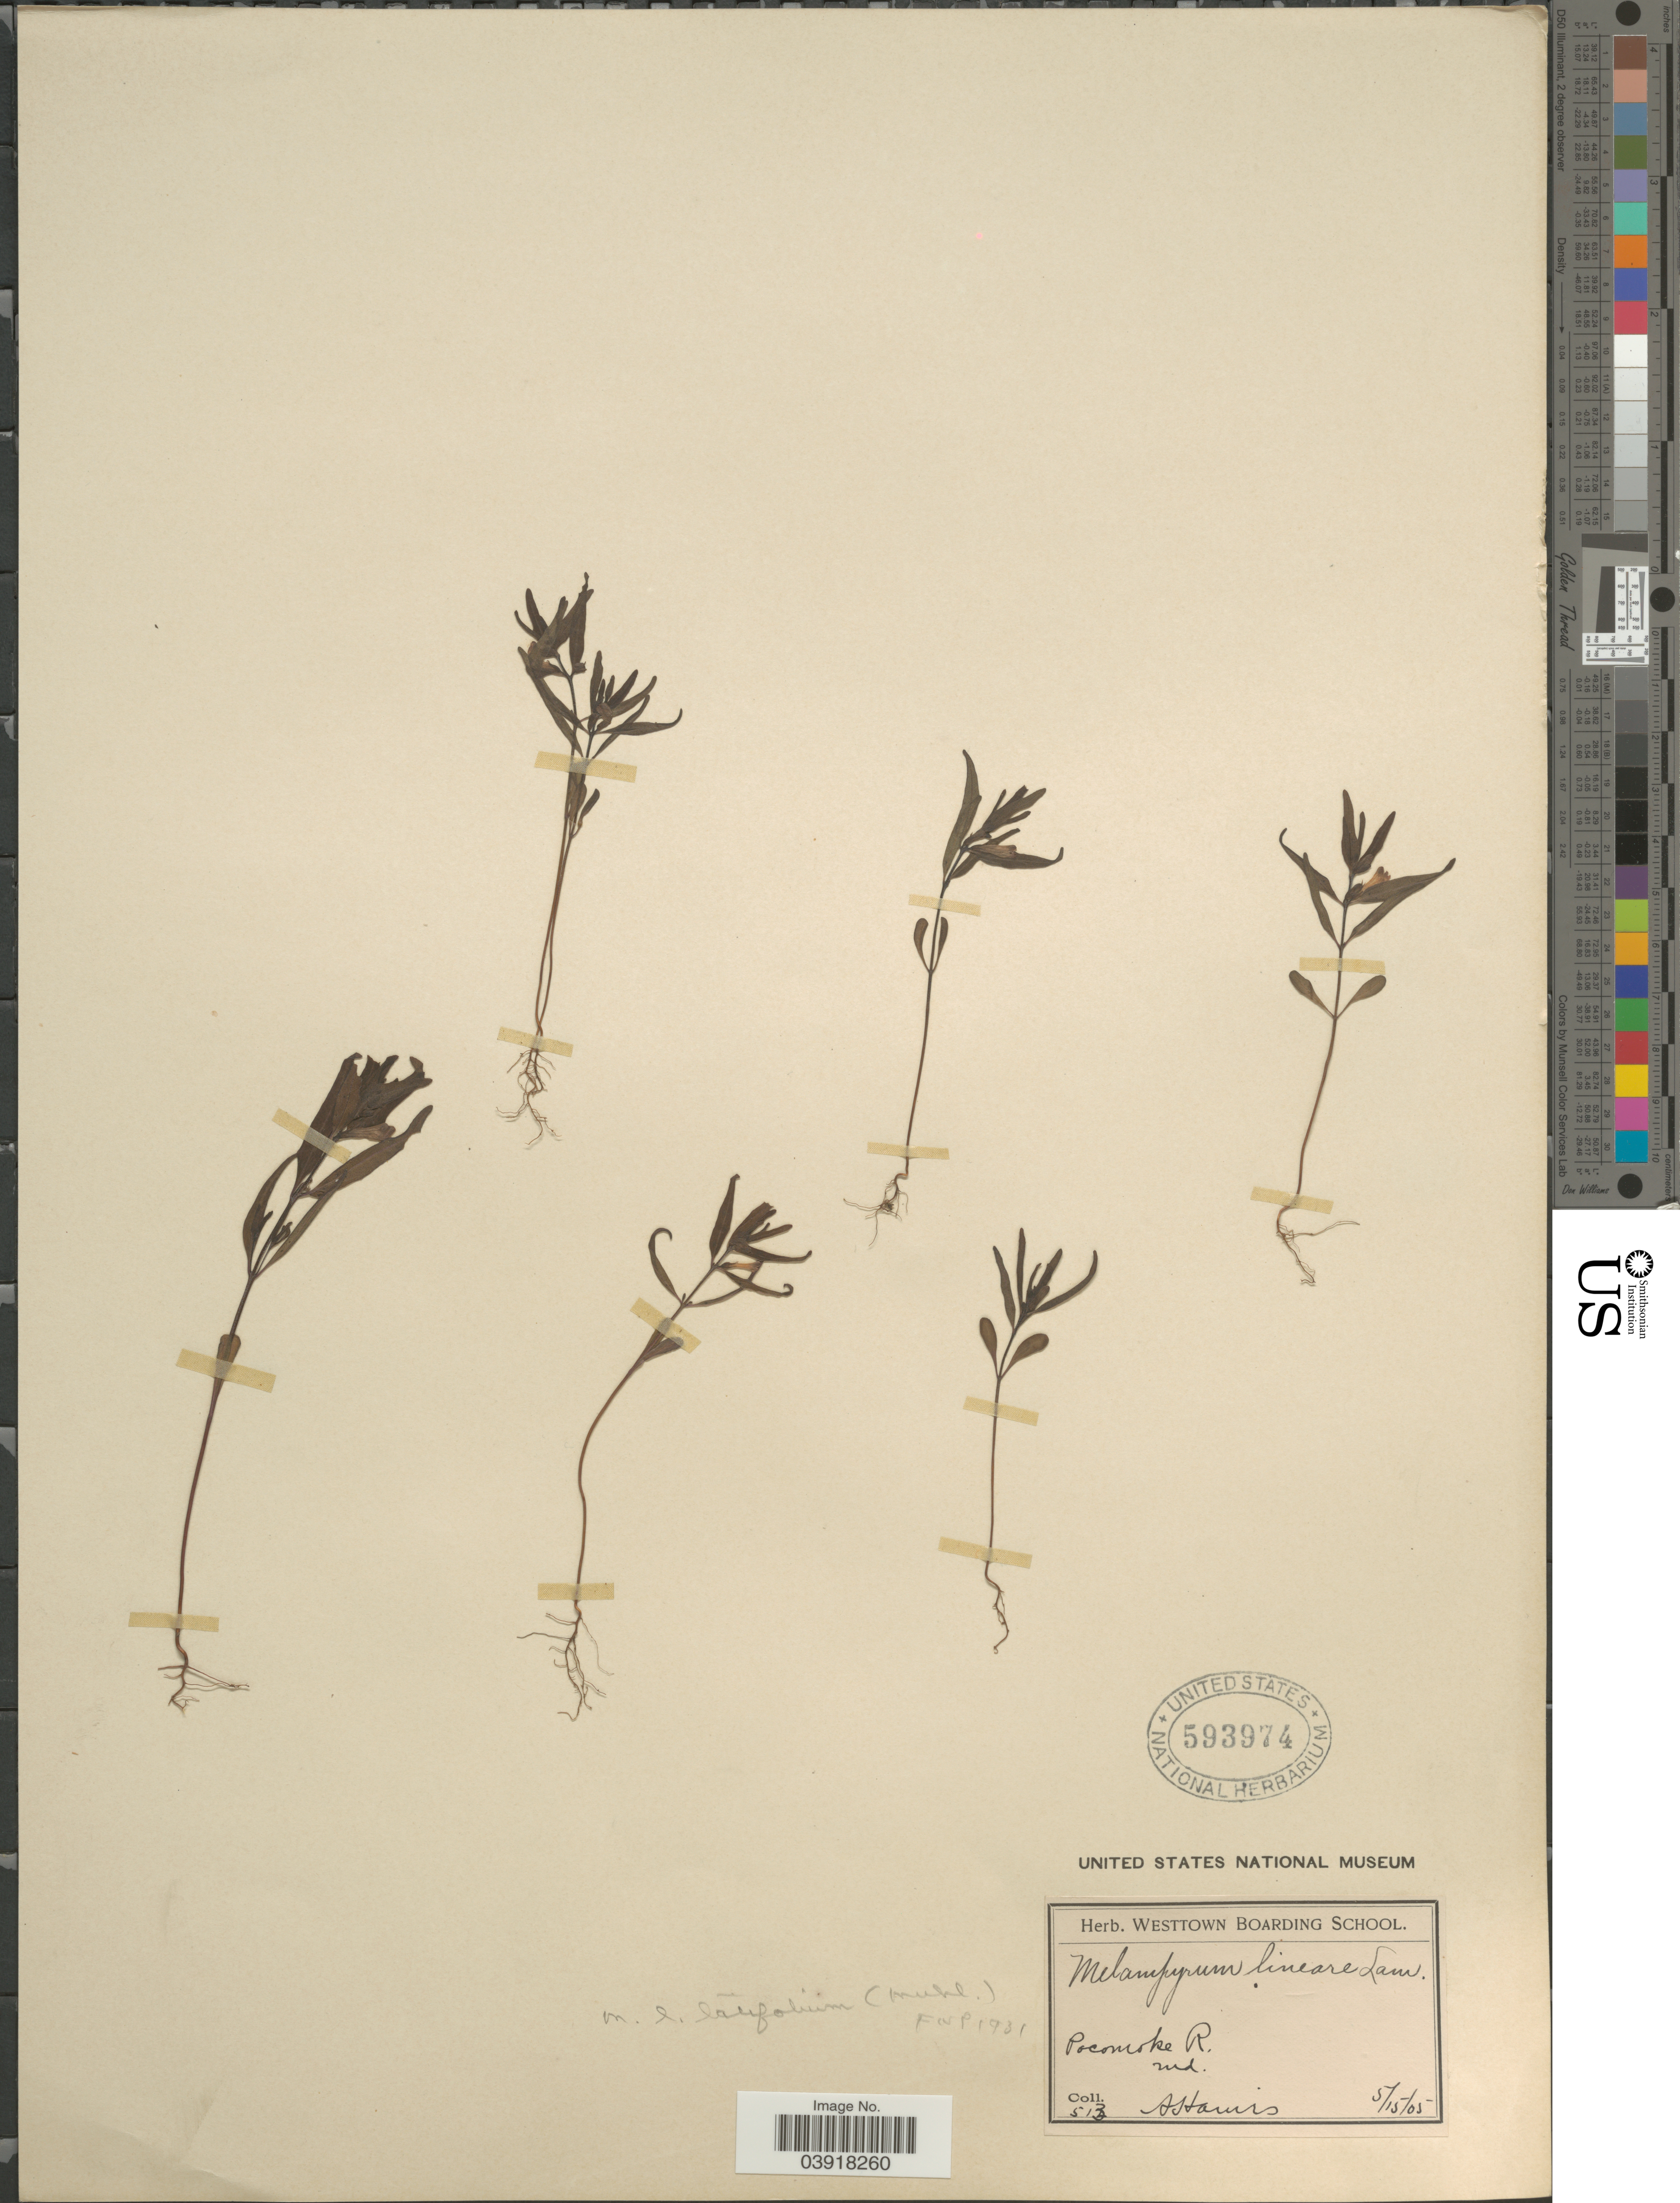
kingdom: Plantae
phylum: Tracheophyta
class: Magnoliopsida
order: Lamiales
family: Orobanchaceae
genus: Melampyrum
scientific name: Melampyrum lineare var. latifolium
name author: (Muhl.) P. Beauv.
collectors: A. Hames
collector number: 513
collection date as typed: Transcribed d/m/y: 15/5/5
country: United States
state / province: Maryland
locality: Pocomoke R.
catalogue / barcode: US 593974